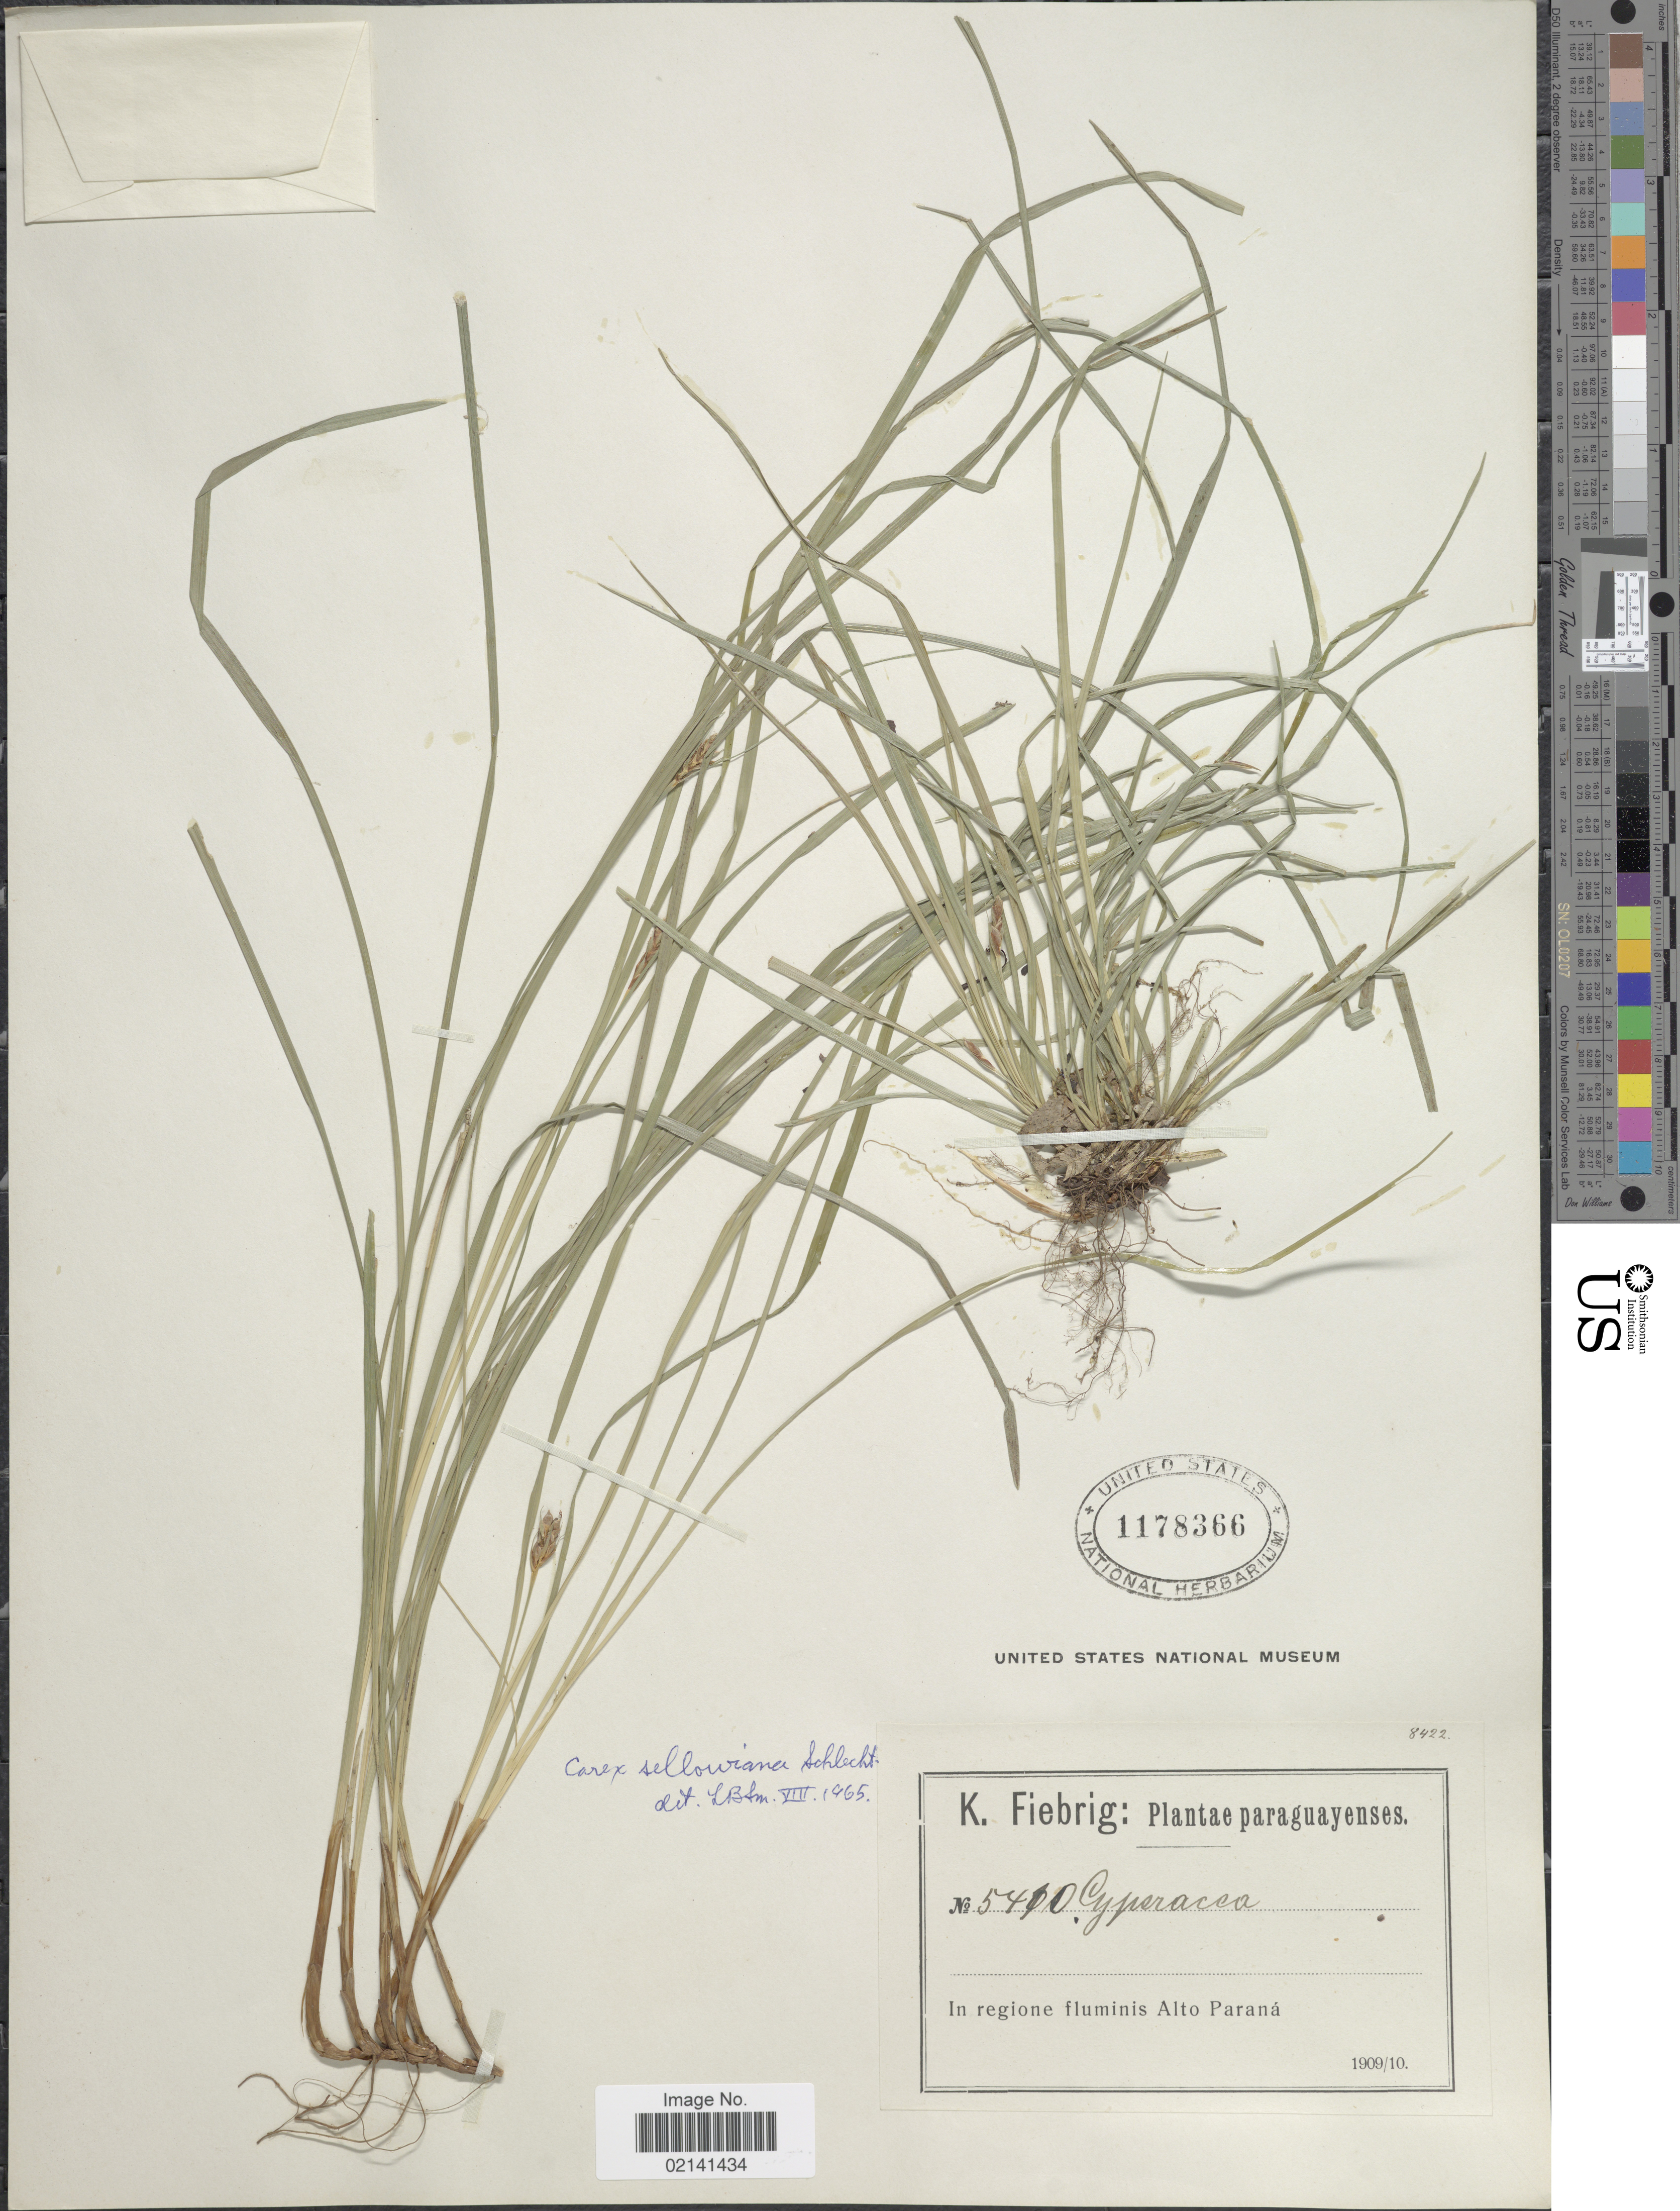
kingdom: Plantae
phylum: Tracheophyta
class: Liliopsida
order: Poales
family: Cyperaceae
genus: Carex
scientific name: Carex sellowiana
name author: Schltdl.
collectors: K. Fiebrig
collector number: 5410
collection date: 1909/1910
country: Paraguay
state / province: Alto Parana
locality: In regione fluminis Alto Parana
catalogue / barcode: US 1178366